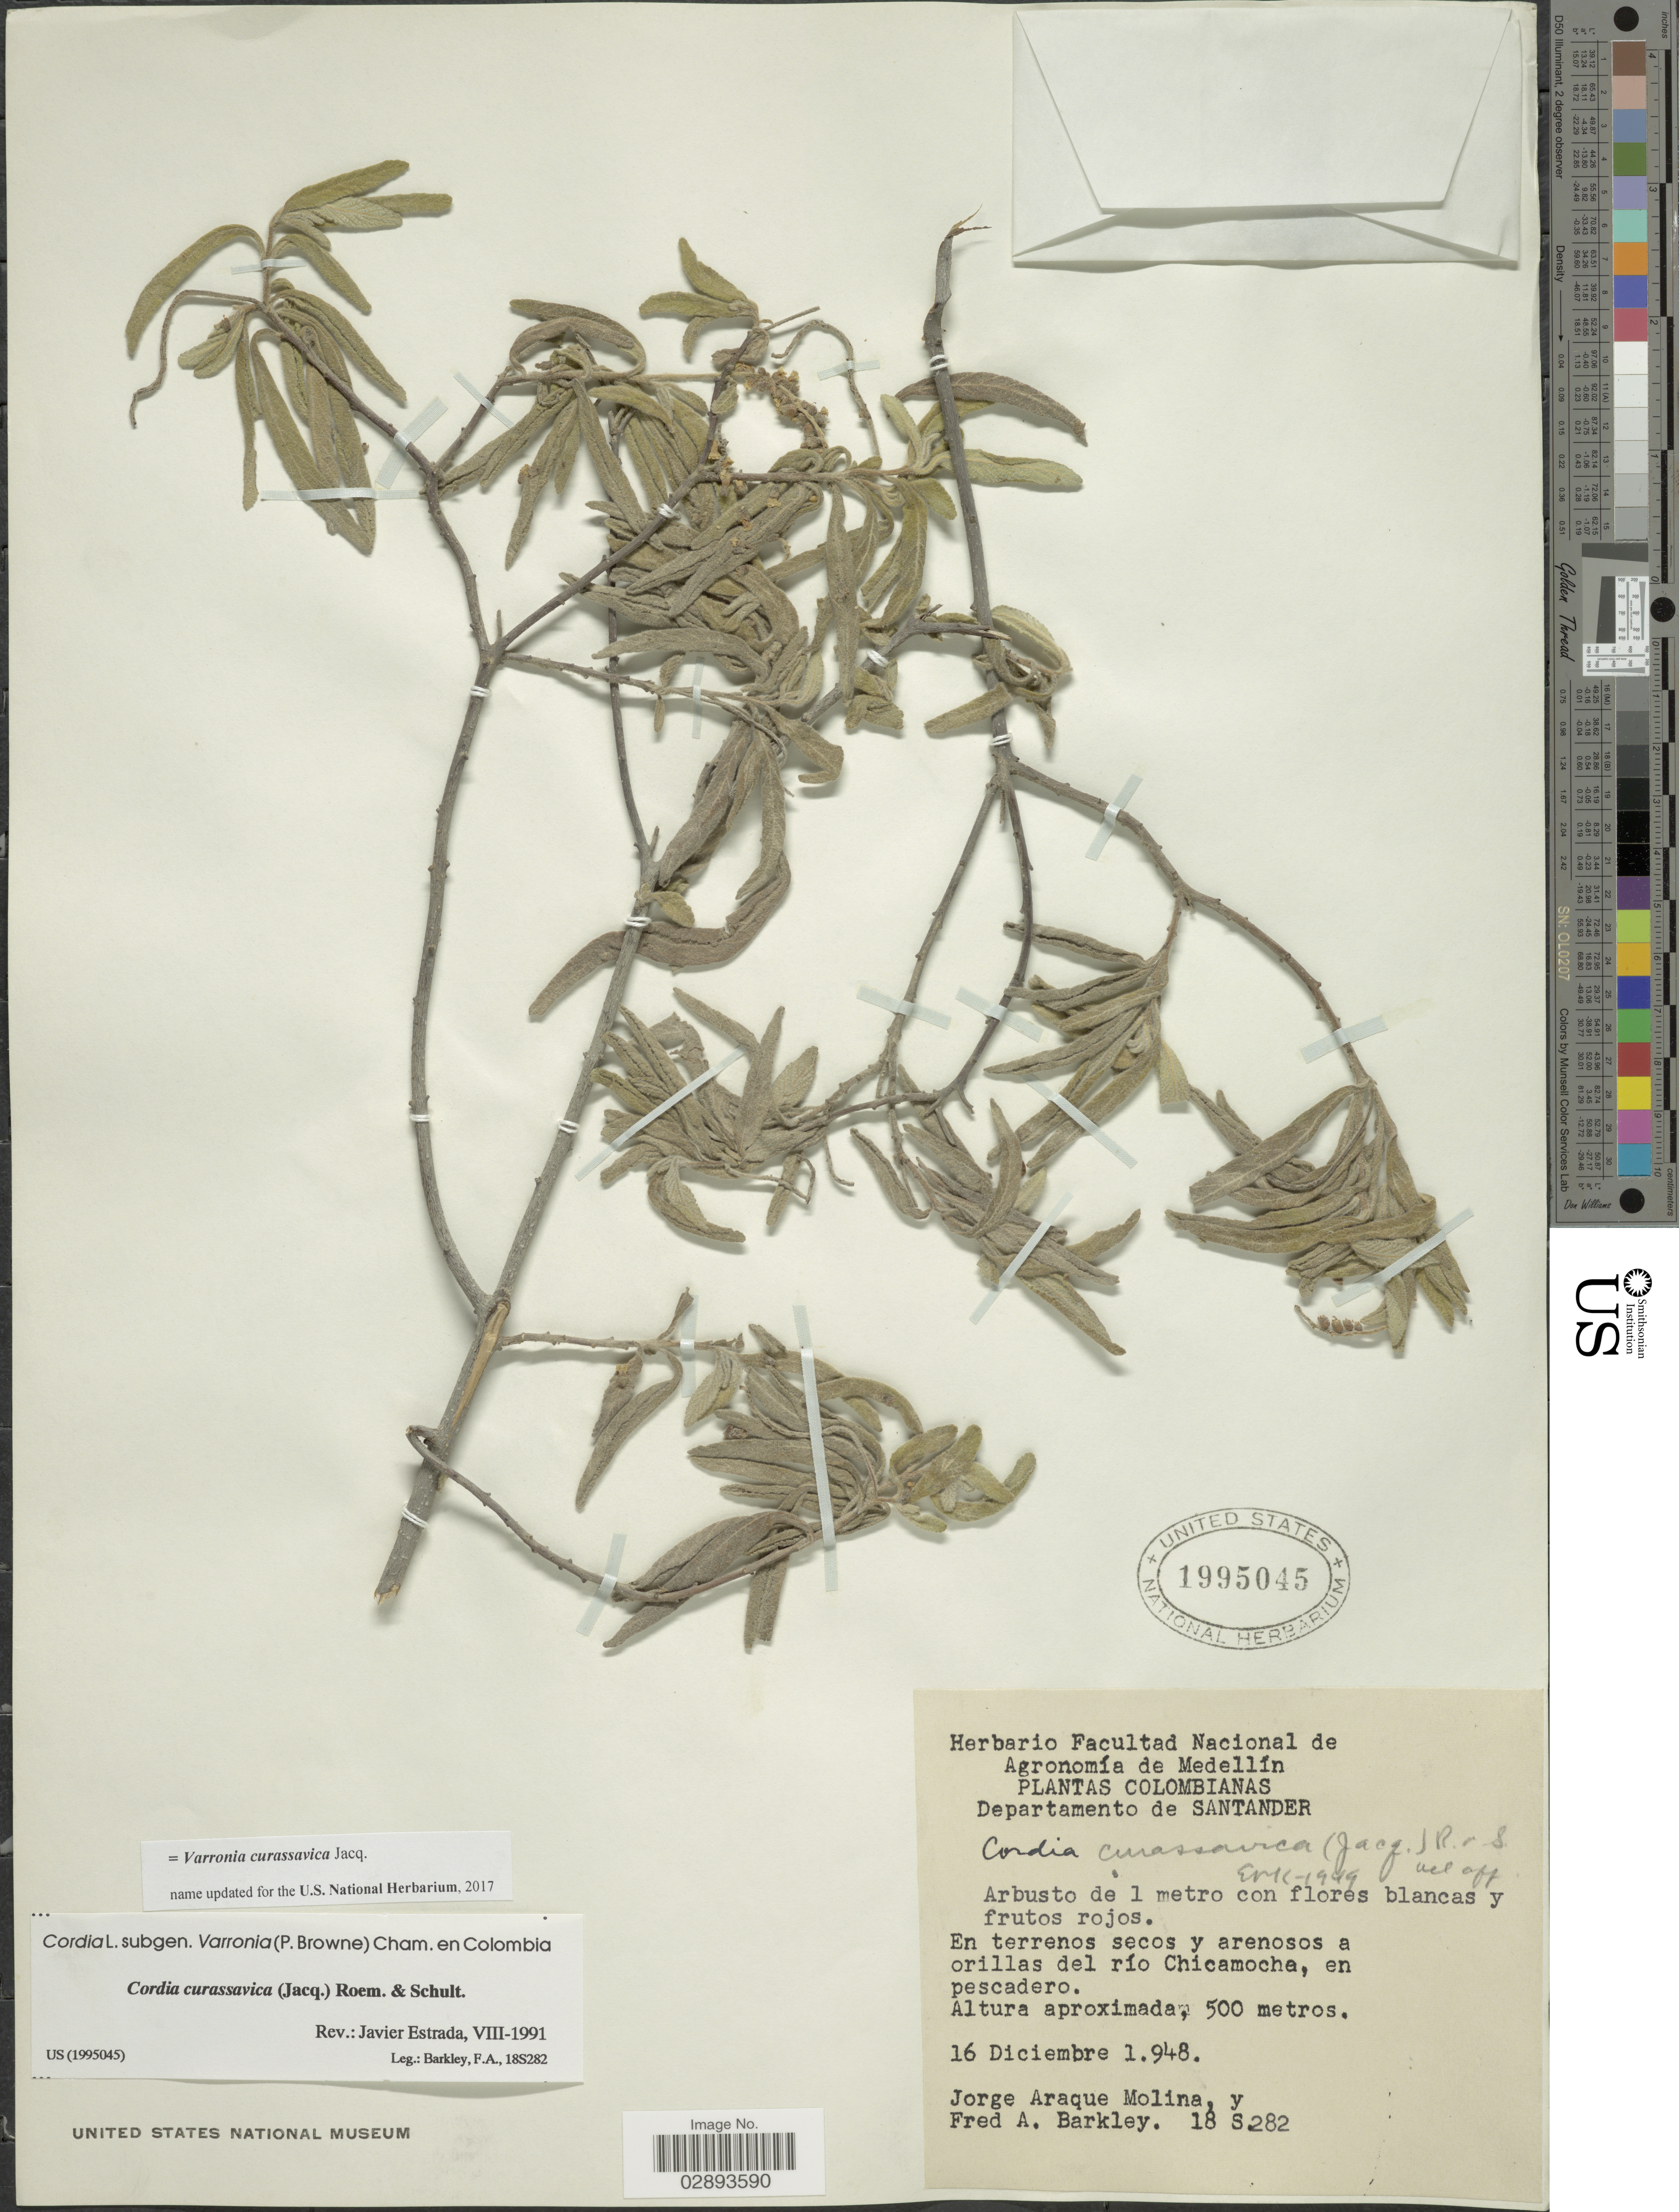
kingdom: Plantae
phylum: Tracheophyta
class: Magnoliopsida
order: Boraginales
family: Cordiaceae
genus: Varronia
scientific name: Varronia curassavica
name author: Jacq.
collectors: J. Araque Molina & F. A. Barkley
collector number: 18 S282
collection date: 1948-12-16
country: Colombia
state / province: Santander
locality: Departamento de Santander, En terrenois secos y arenosos a orillas del río Chicamocha, en pescadero.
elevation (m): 500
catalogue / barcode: US 1995045